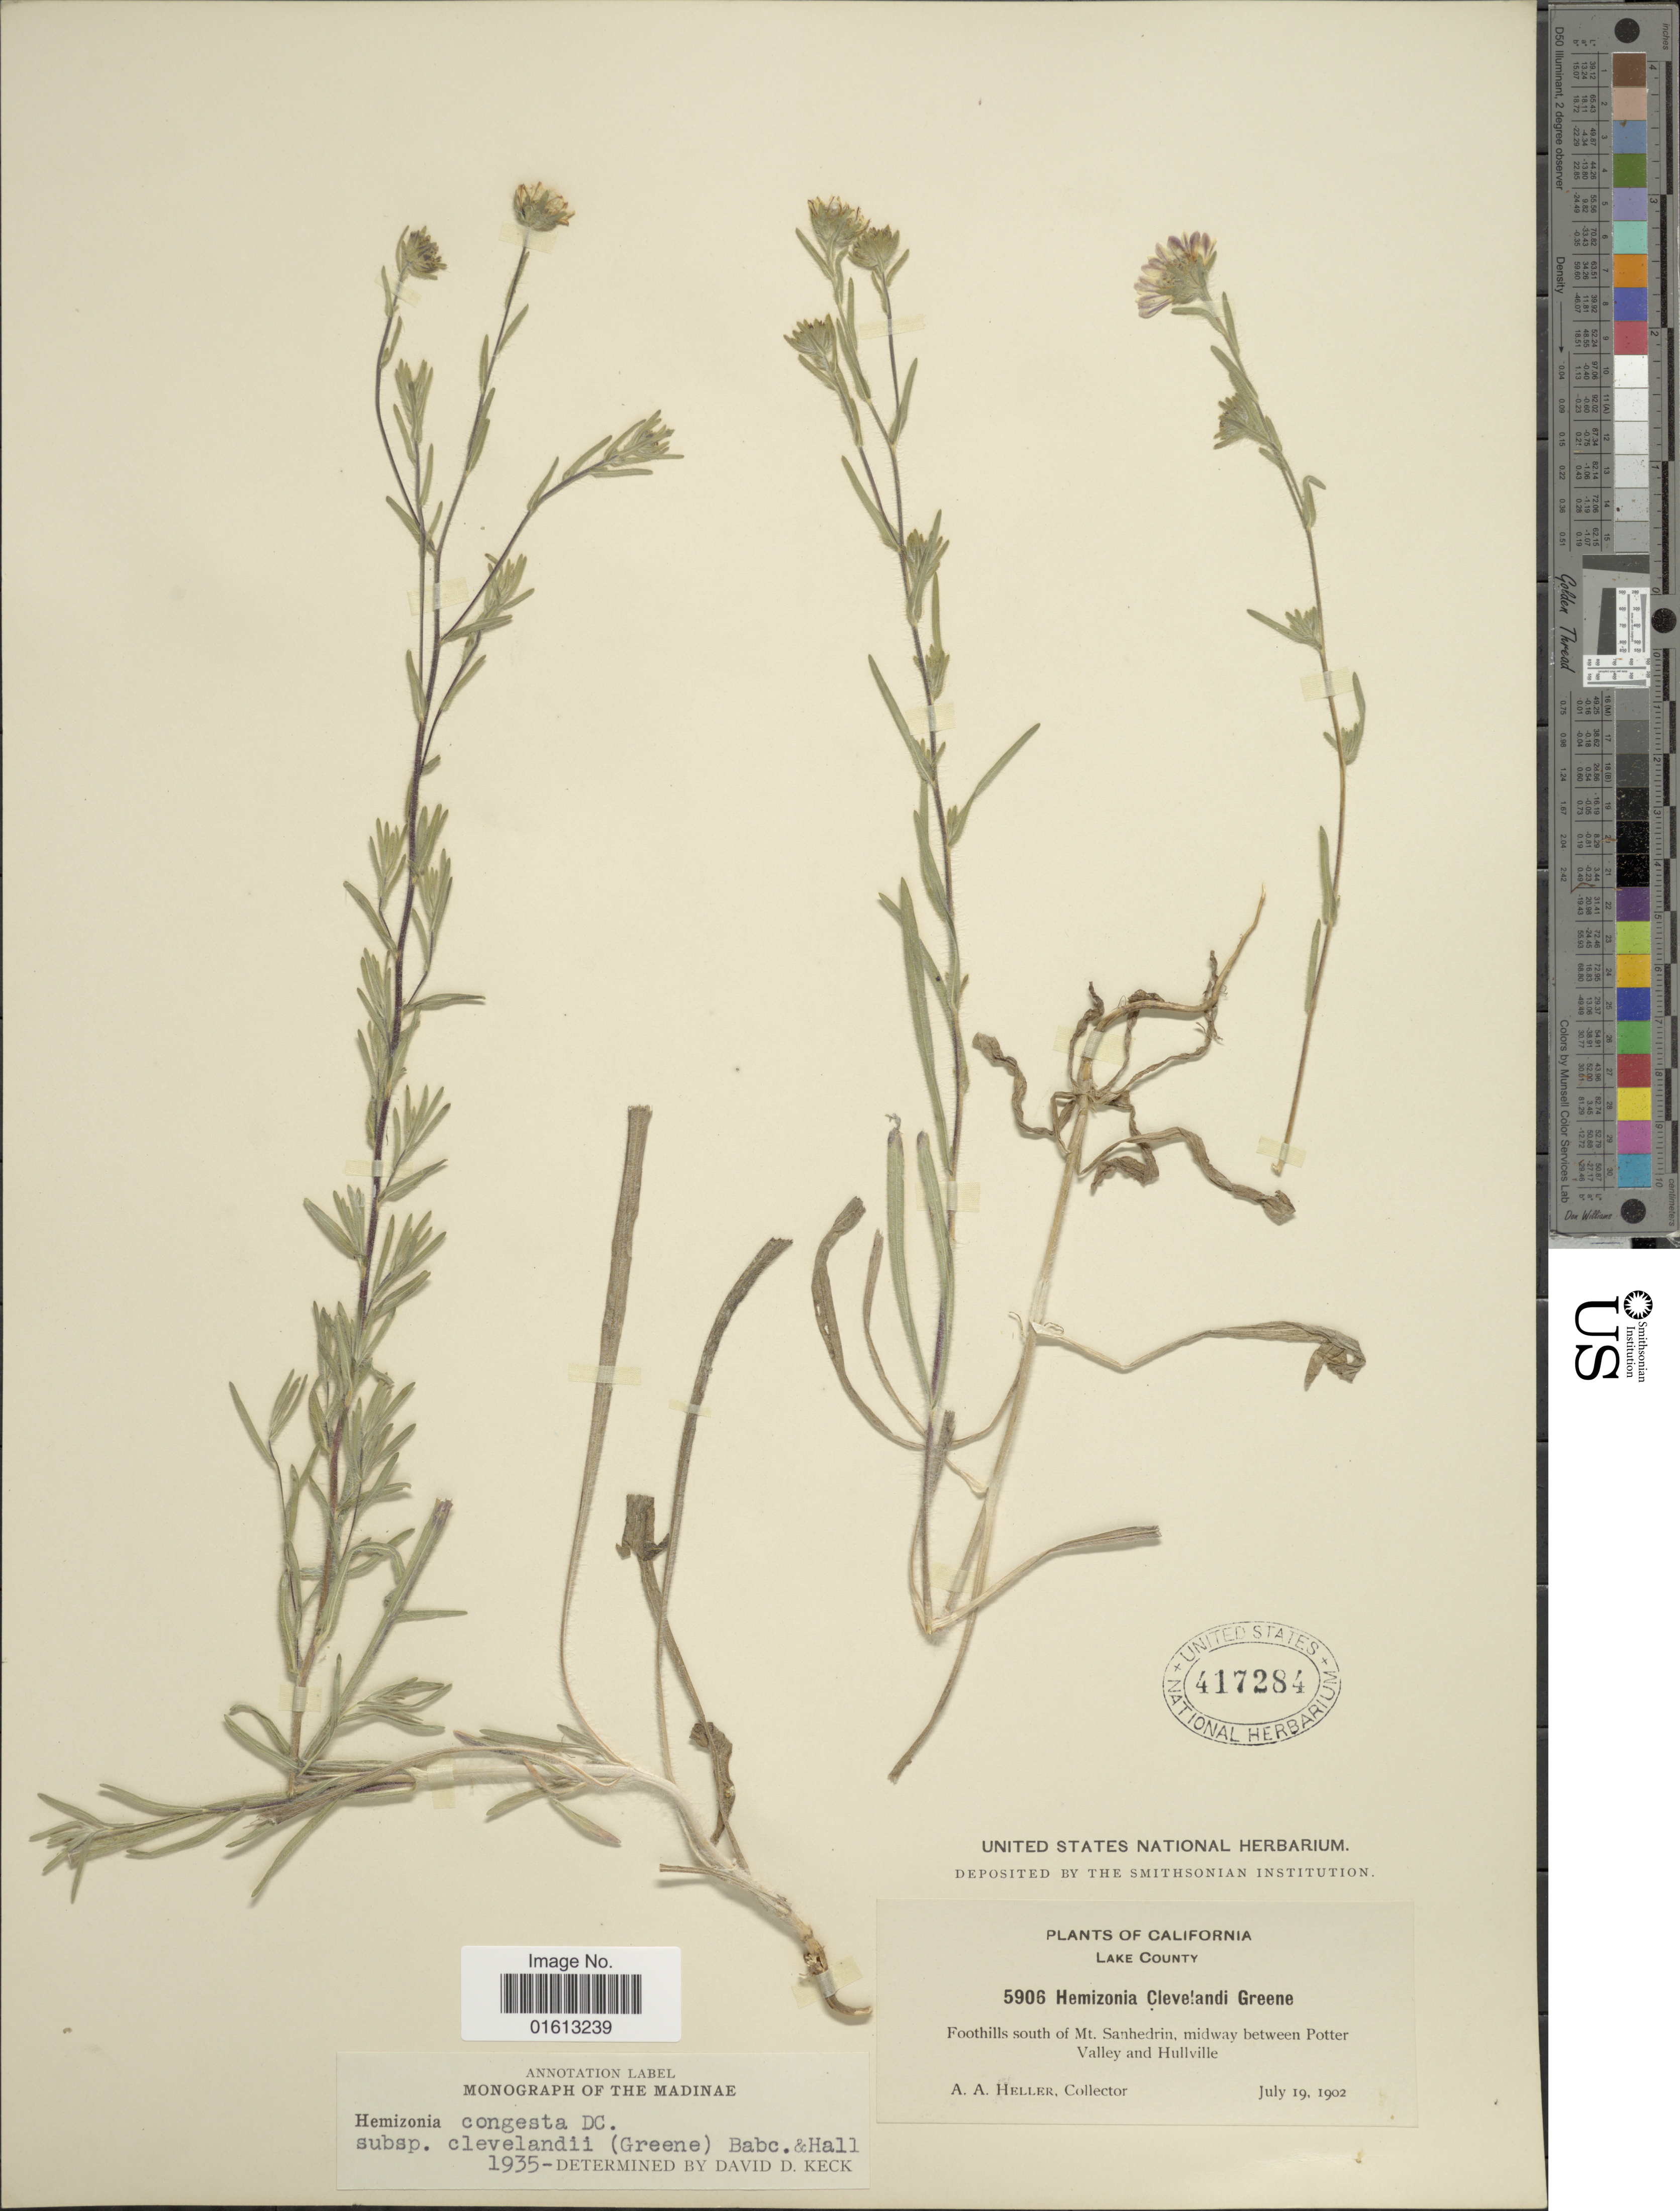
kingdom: Plantae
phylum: Tracheophyta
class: Magnoliopsida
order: Asterales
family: Asteraceae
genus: Hemizonia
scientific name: Hemizonia congesta subsp. clevelandii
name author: (Greene) Babc. & H.M. Hall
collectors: A. A. Heller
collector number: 5906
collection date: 1902-07-19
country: United States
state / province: California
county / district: Lake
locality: Lake County, Foothills south of Mt. Sanhedrin, midway between Potter Valley and Hullville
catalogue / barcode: US 417284